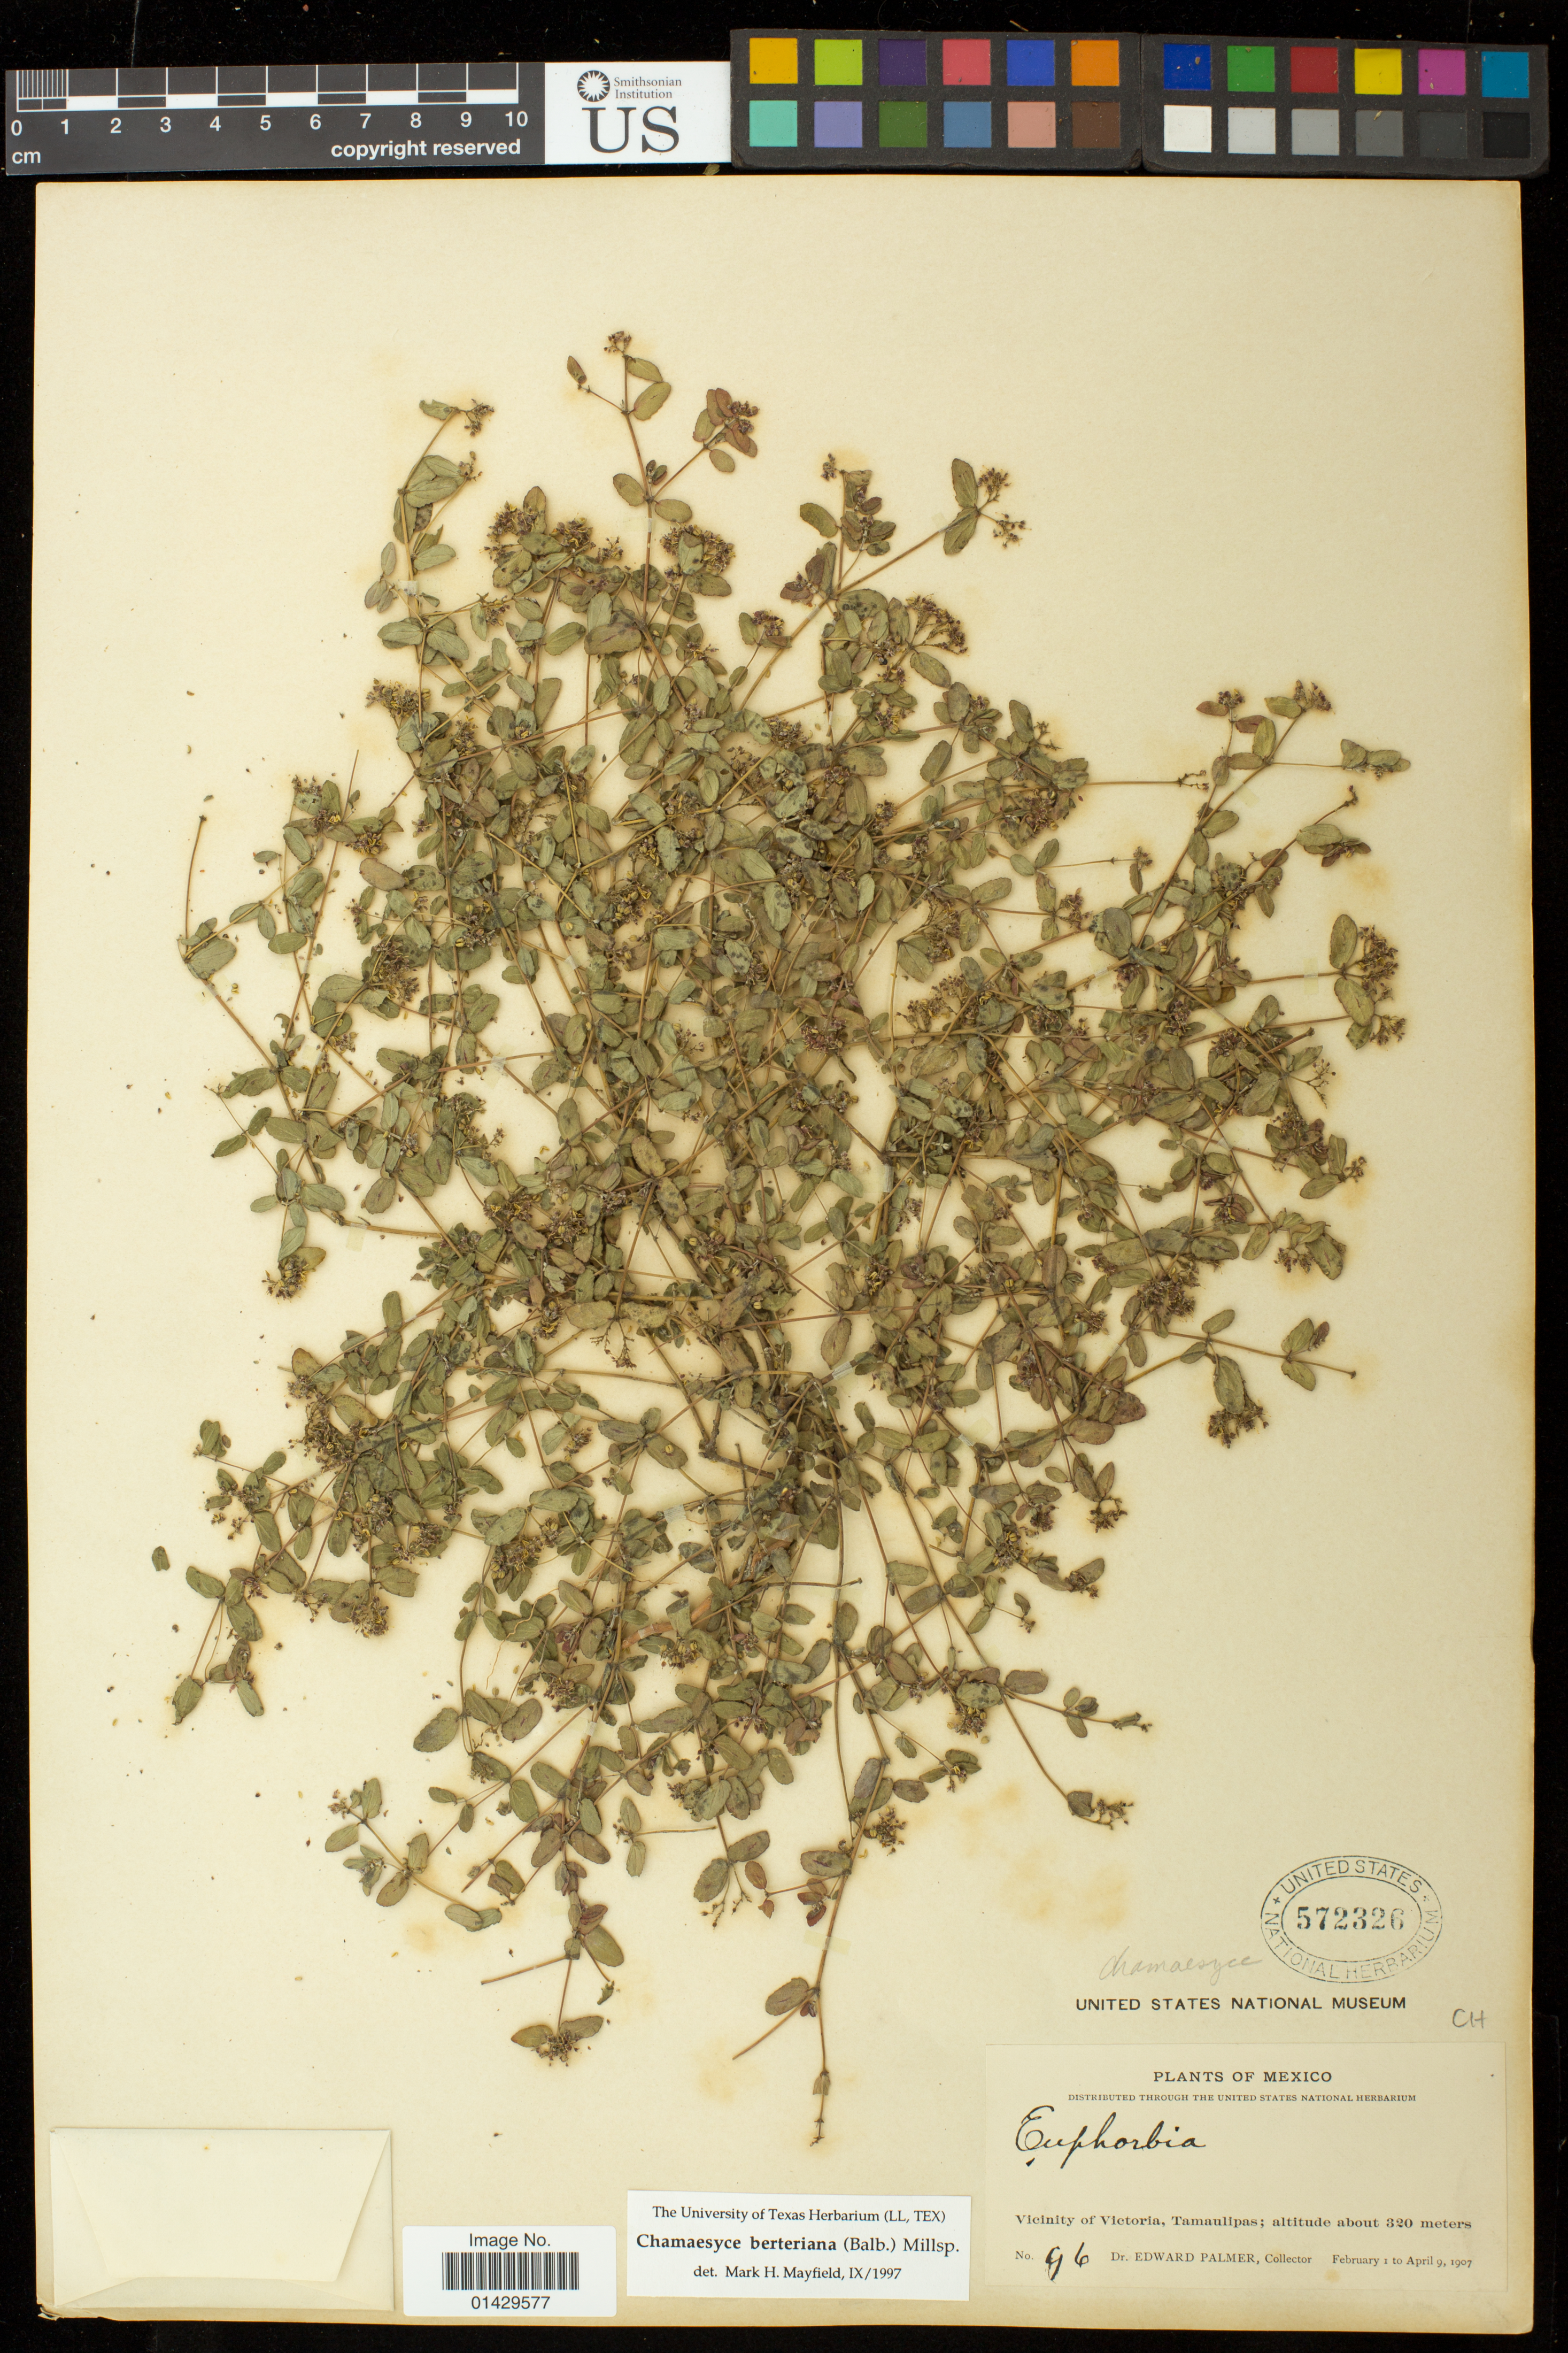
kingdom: Plantae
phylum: Tracheophyta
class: Magnoliopsida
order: Malpighiales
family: Euphorbiaceae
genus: Euphorbia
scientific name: Euphorbia berteroana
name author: Balb.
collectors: E. Palmer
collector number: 96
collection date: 1907-02-01/1907-04-09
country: Mexico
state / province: Tamaulipas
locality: Vicinity of Victoria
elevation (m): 320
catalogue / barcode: US 572326